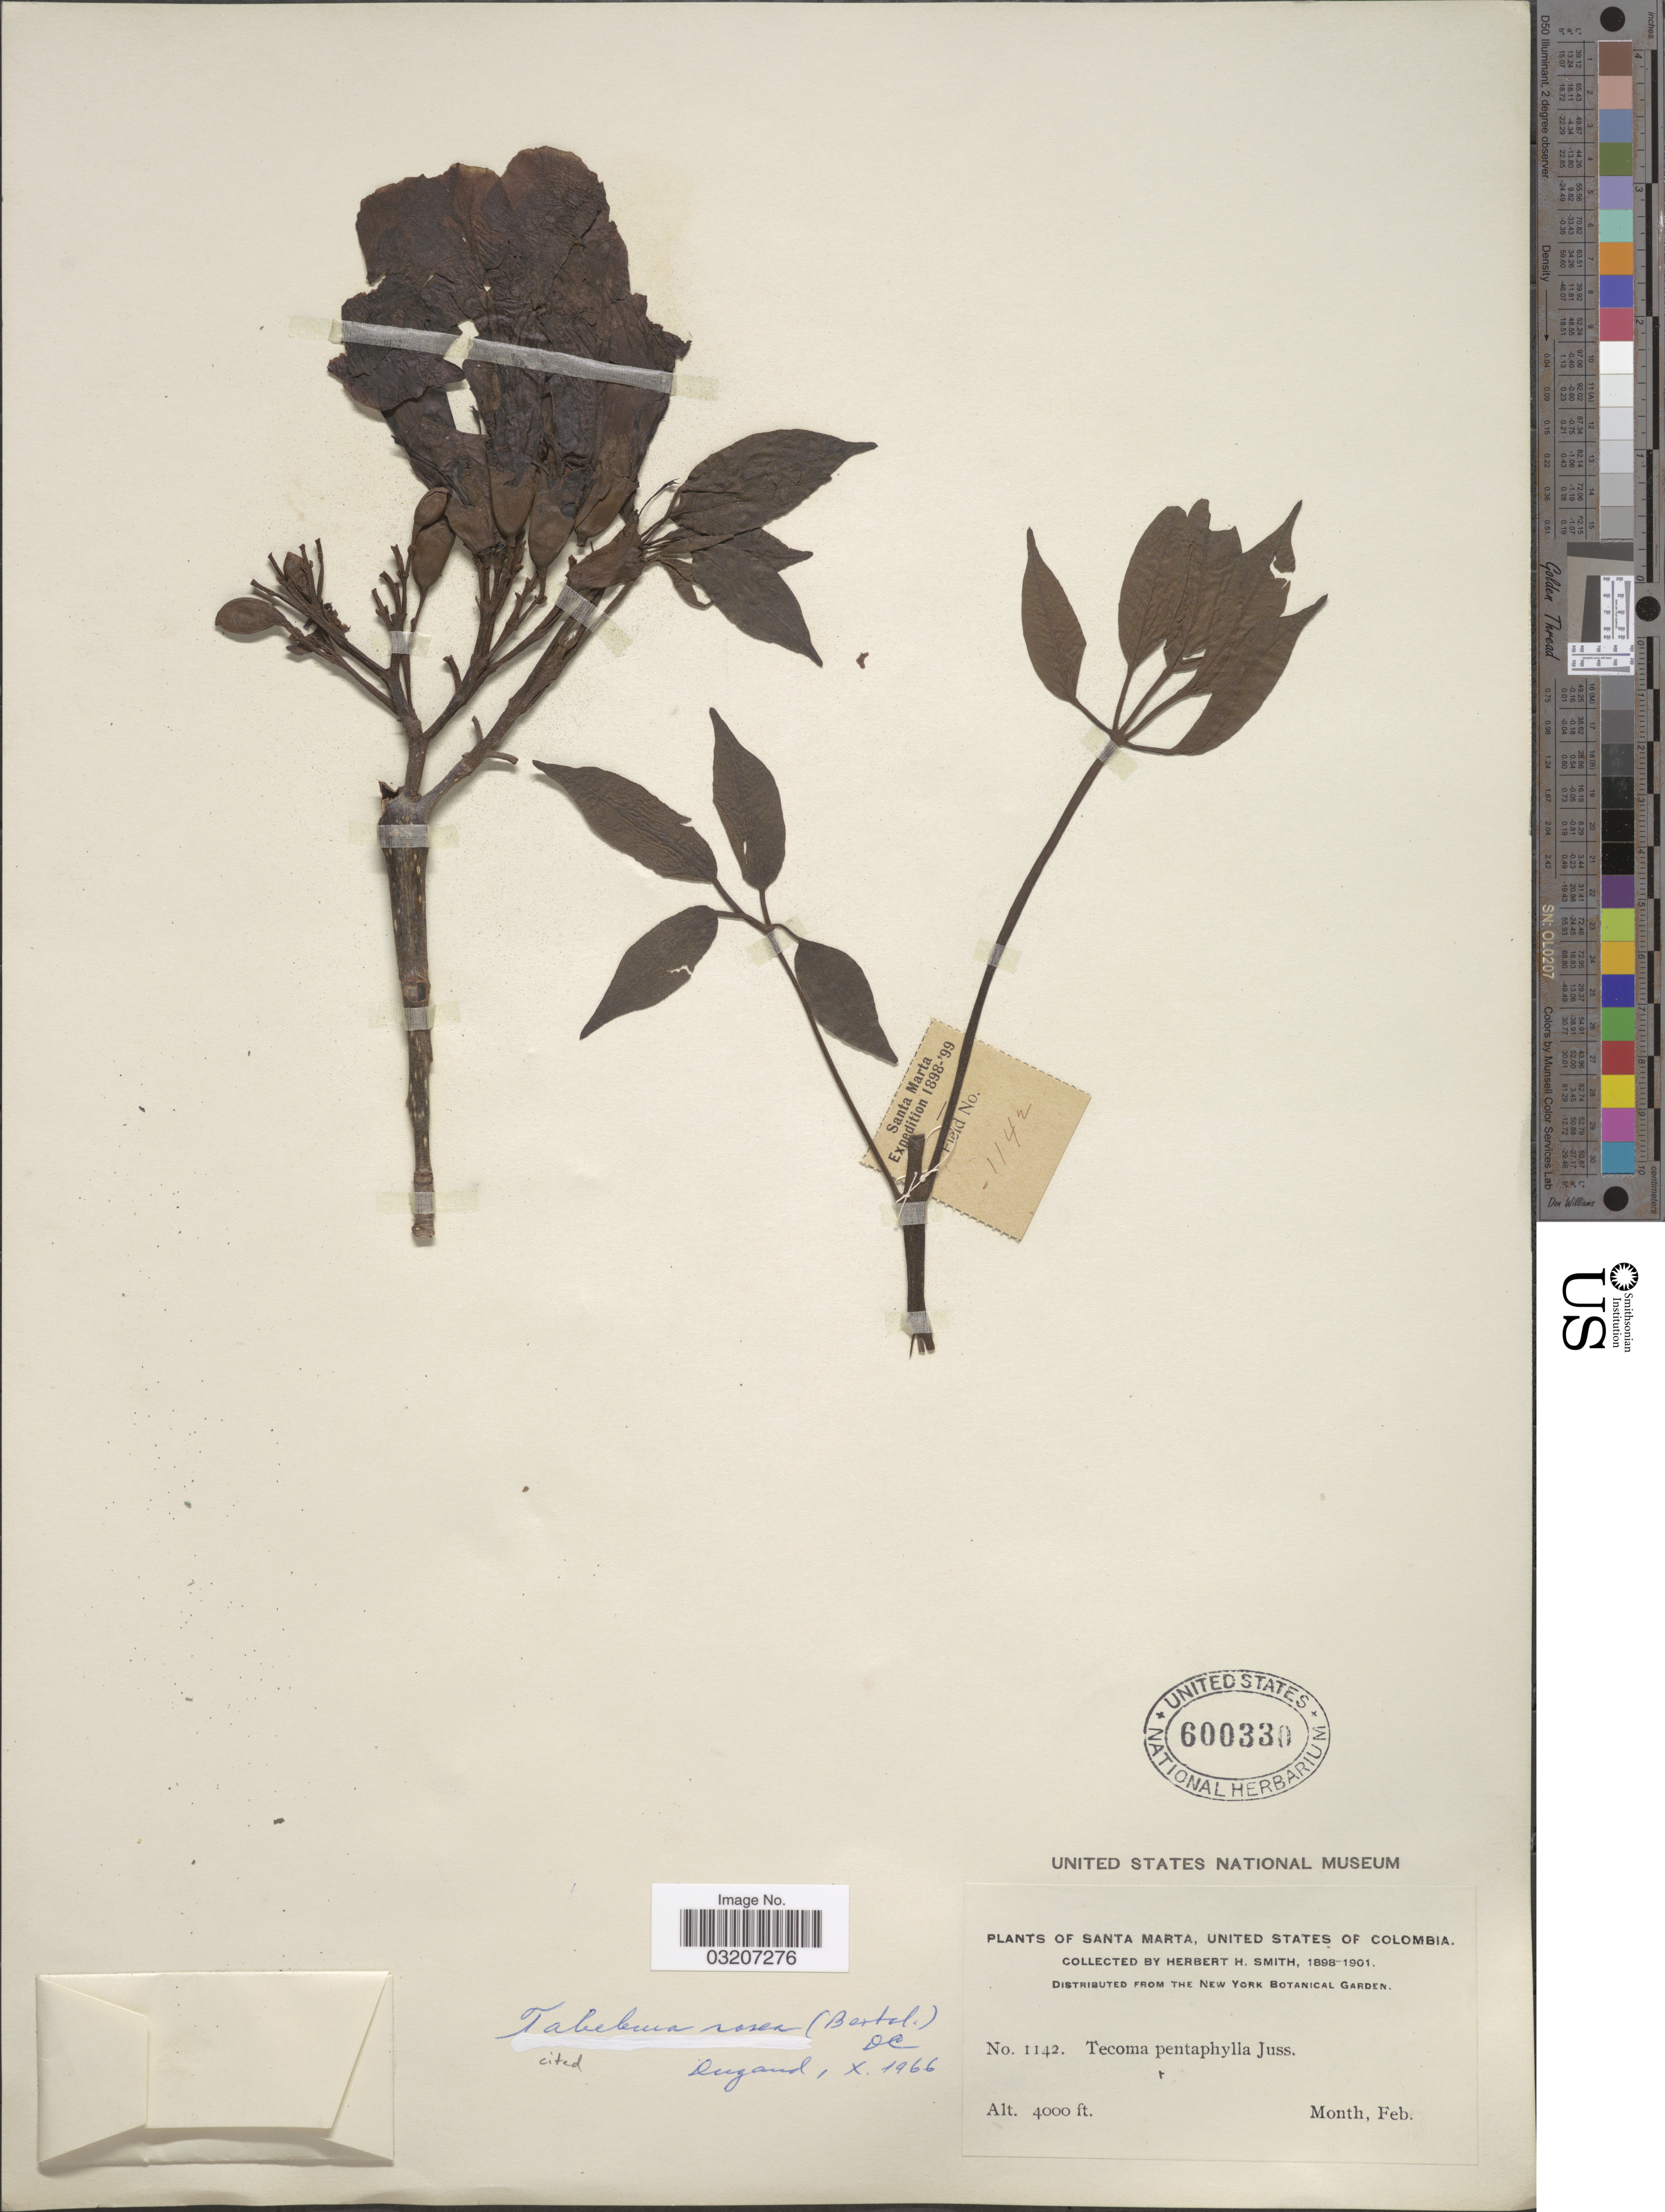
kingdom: Plantae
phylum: Tracheophyta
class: Magnoliopsida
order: Lamiales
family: Bignoniaceae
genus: Tabebuia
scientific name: Tabebuia rosea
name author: (Bertol.) DC.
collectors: Herbert H. Smith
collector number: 1142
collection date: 1898-02/1901-02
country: Colombia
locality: Santa Marta.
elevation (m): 1219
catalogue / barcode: US 600330